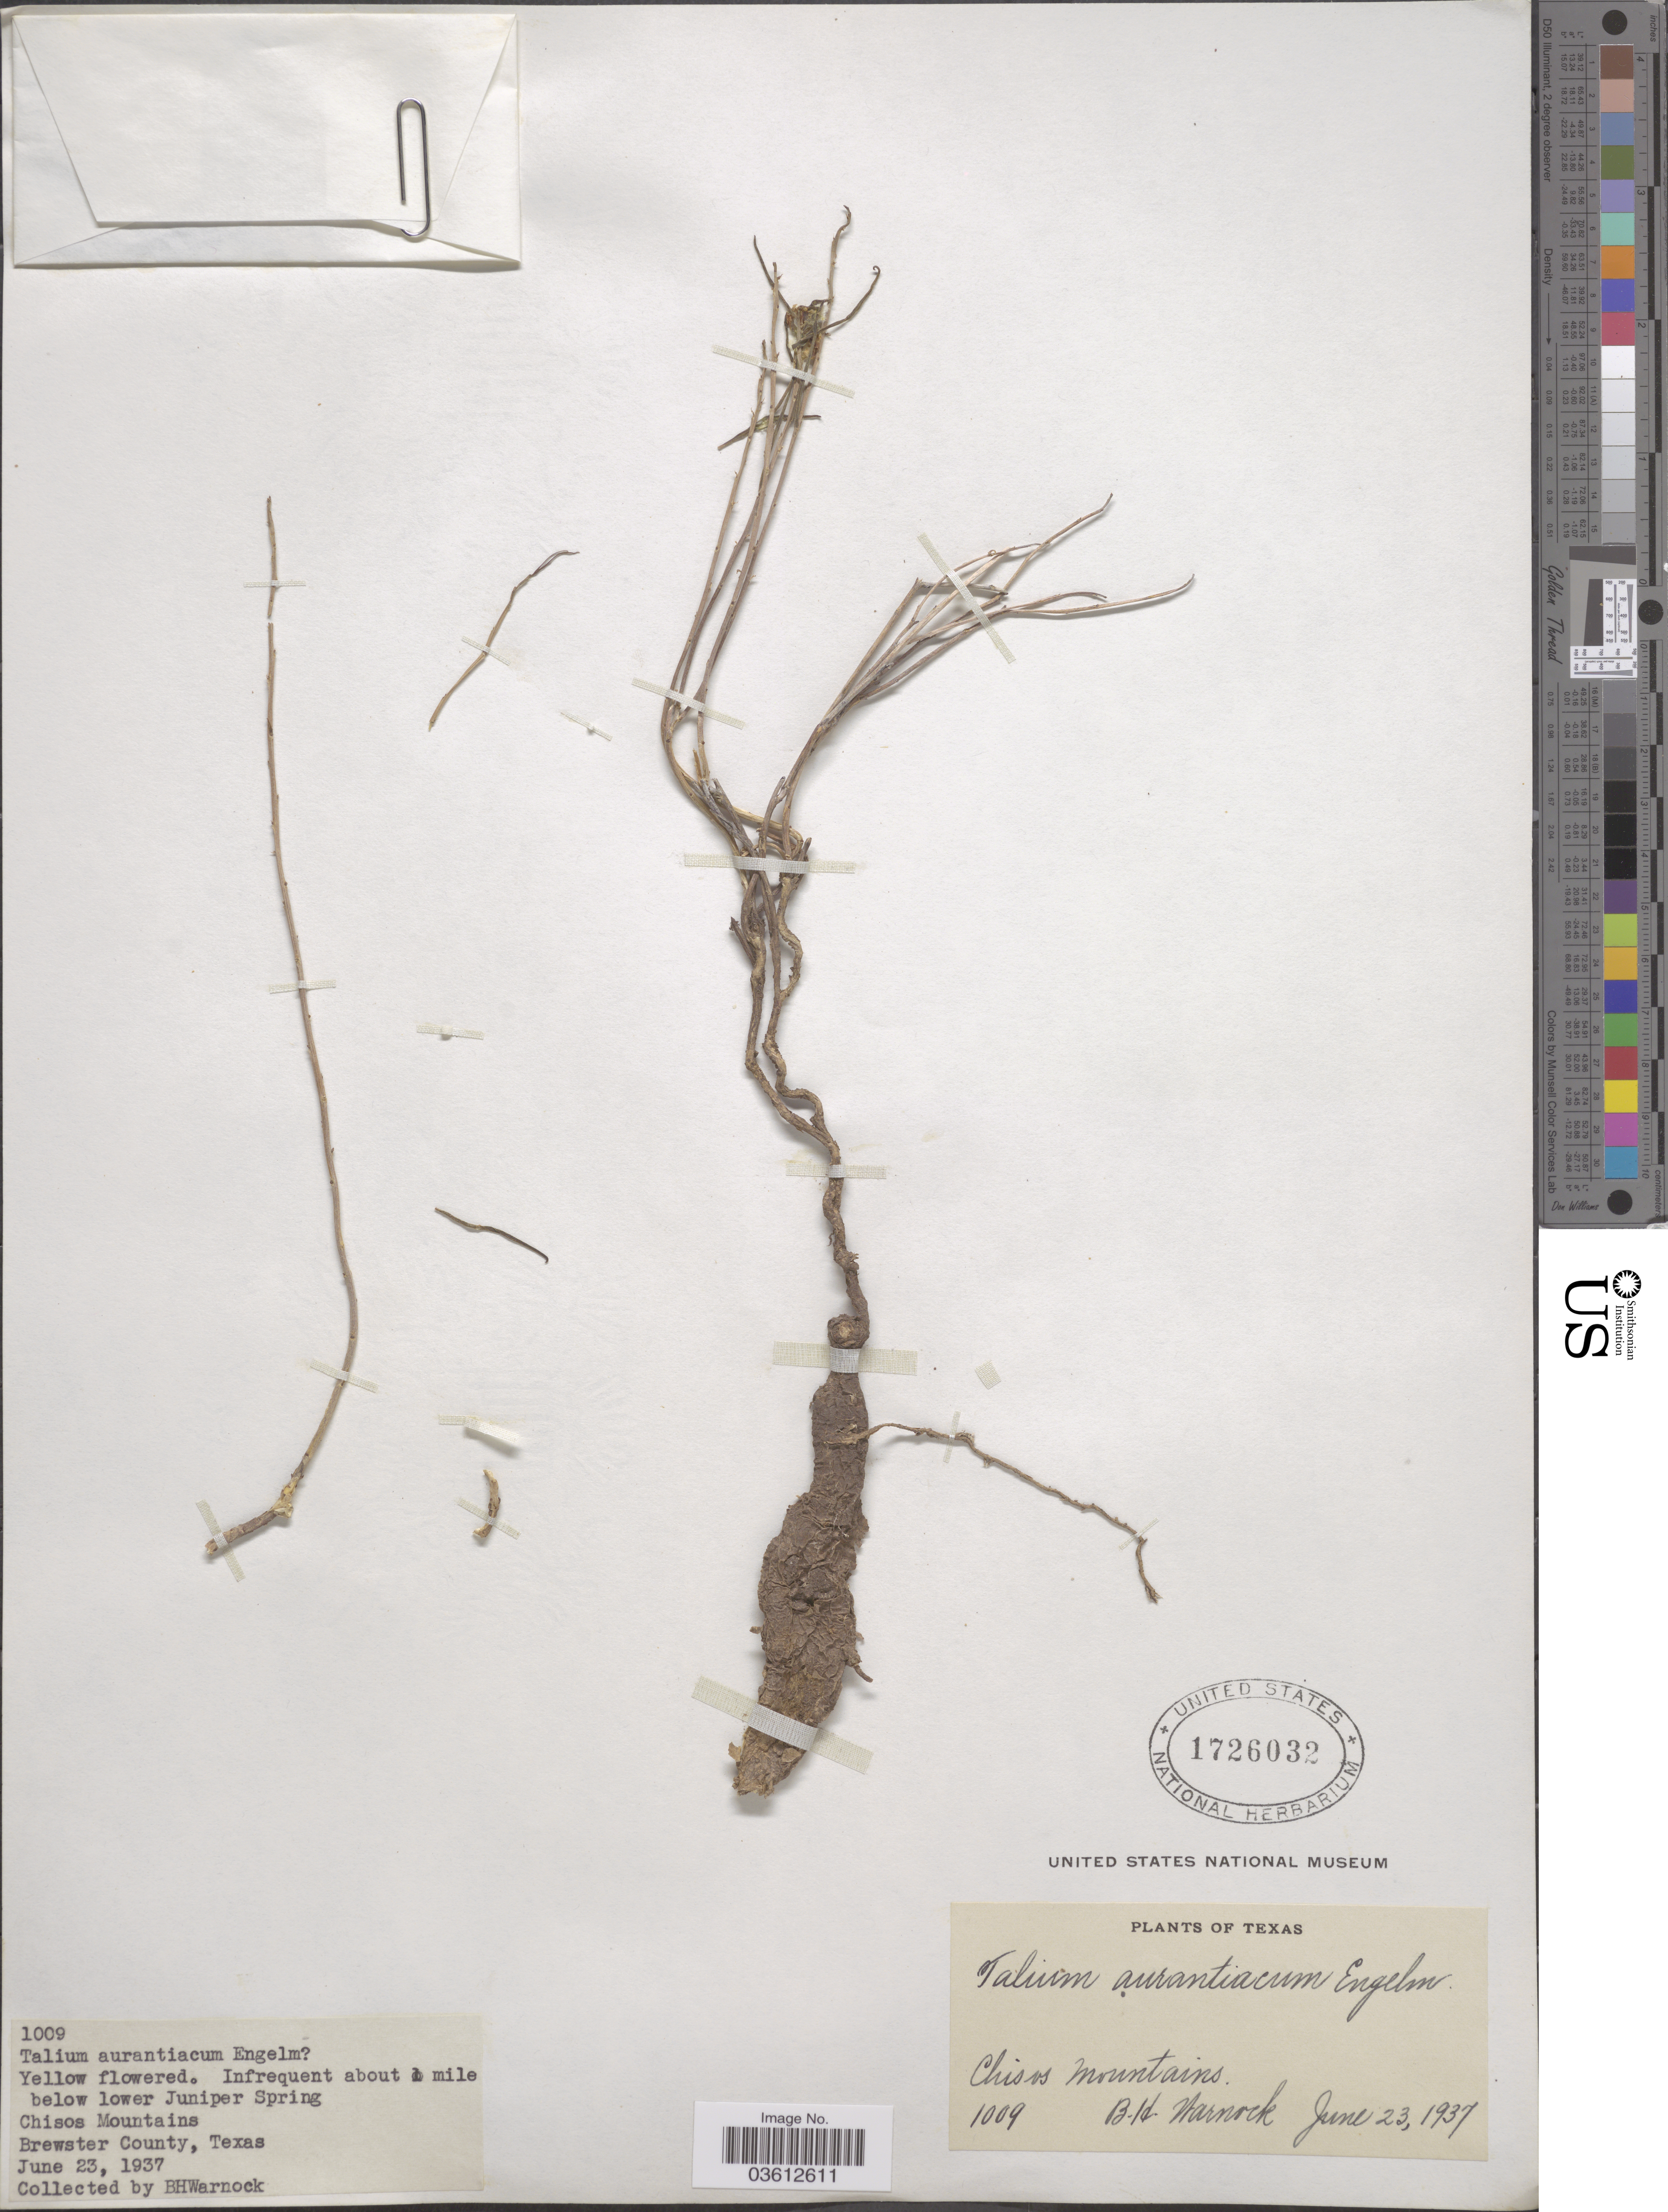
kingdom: Plantae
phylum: Tracheophyta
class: Magnoliopsida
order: Caryophyllales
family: Talinaceae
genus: Talinum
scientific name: Talinum aurantiacum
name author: Engelm. in A. Gray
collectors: B. H. Warnock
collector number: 1009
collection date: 1937-06-23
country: United States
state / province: Texas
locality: Chisos Mountains, Brewster County.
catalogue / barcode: US 1726032